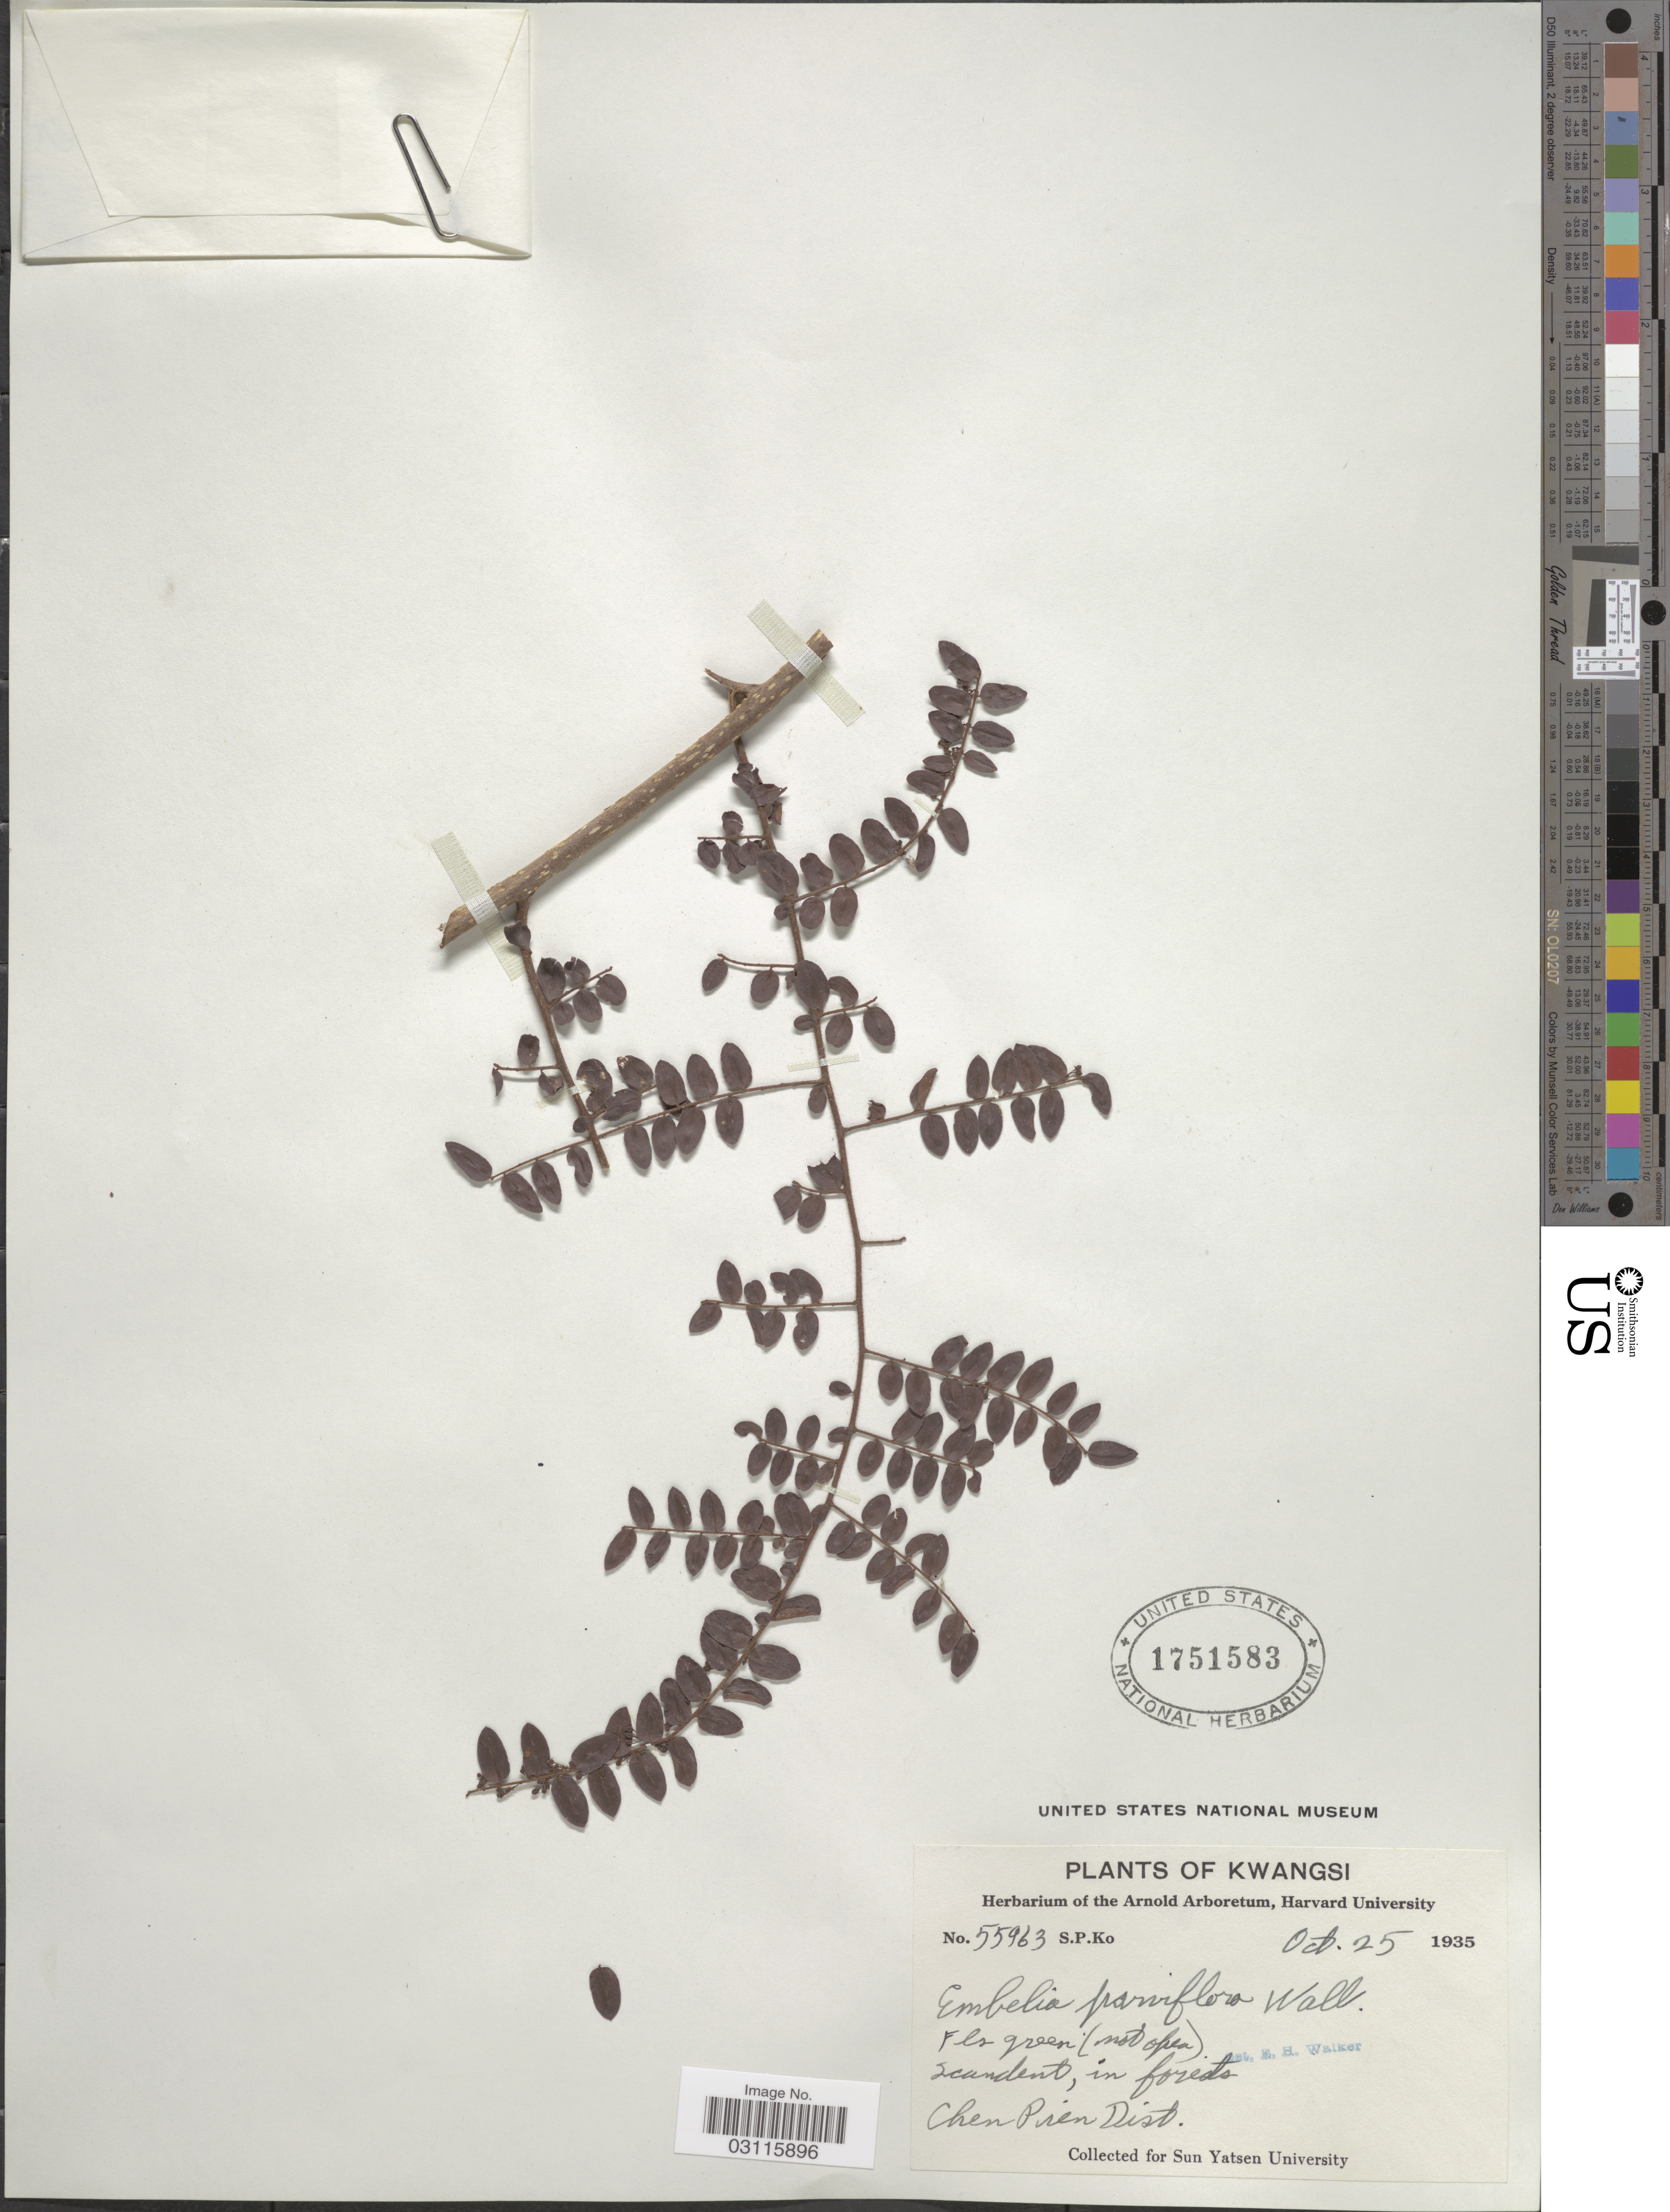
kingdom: Plantae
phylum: Tracheophyta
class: Magnoliopsida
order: Ericales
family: Primulaceae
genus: Embelia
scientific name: Embelia parviflora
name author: Wall. ex A. DC.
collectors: S. P. Ko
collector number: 55963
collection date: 1935-10-25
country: China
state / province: Guangxi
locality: Chen Pien Dist.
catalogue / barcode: US 1751583